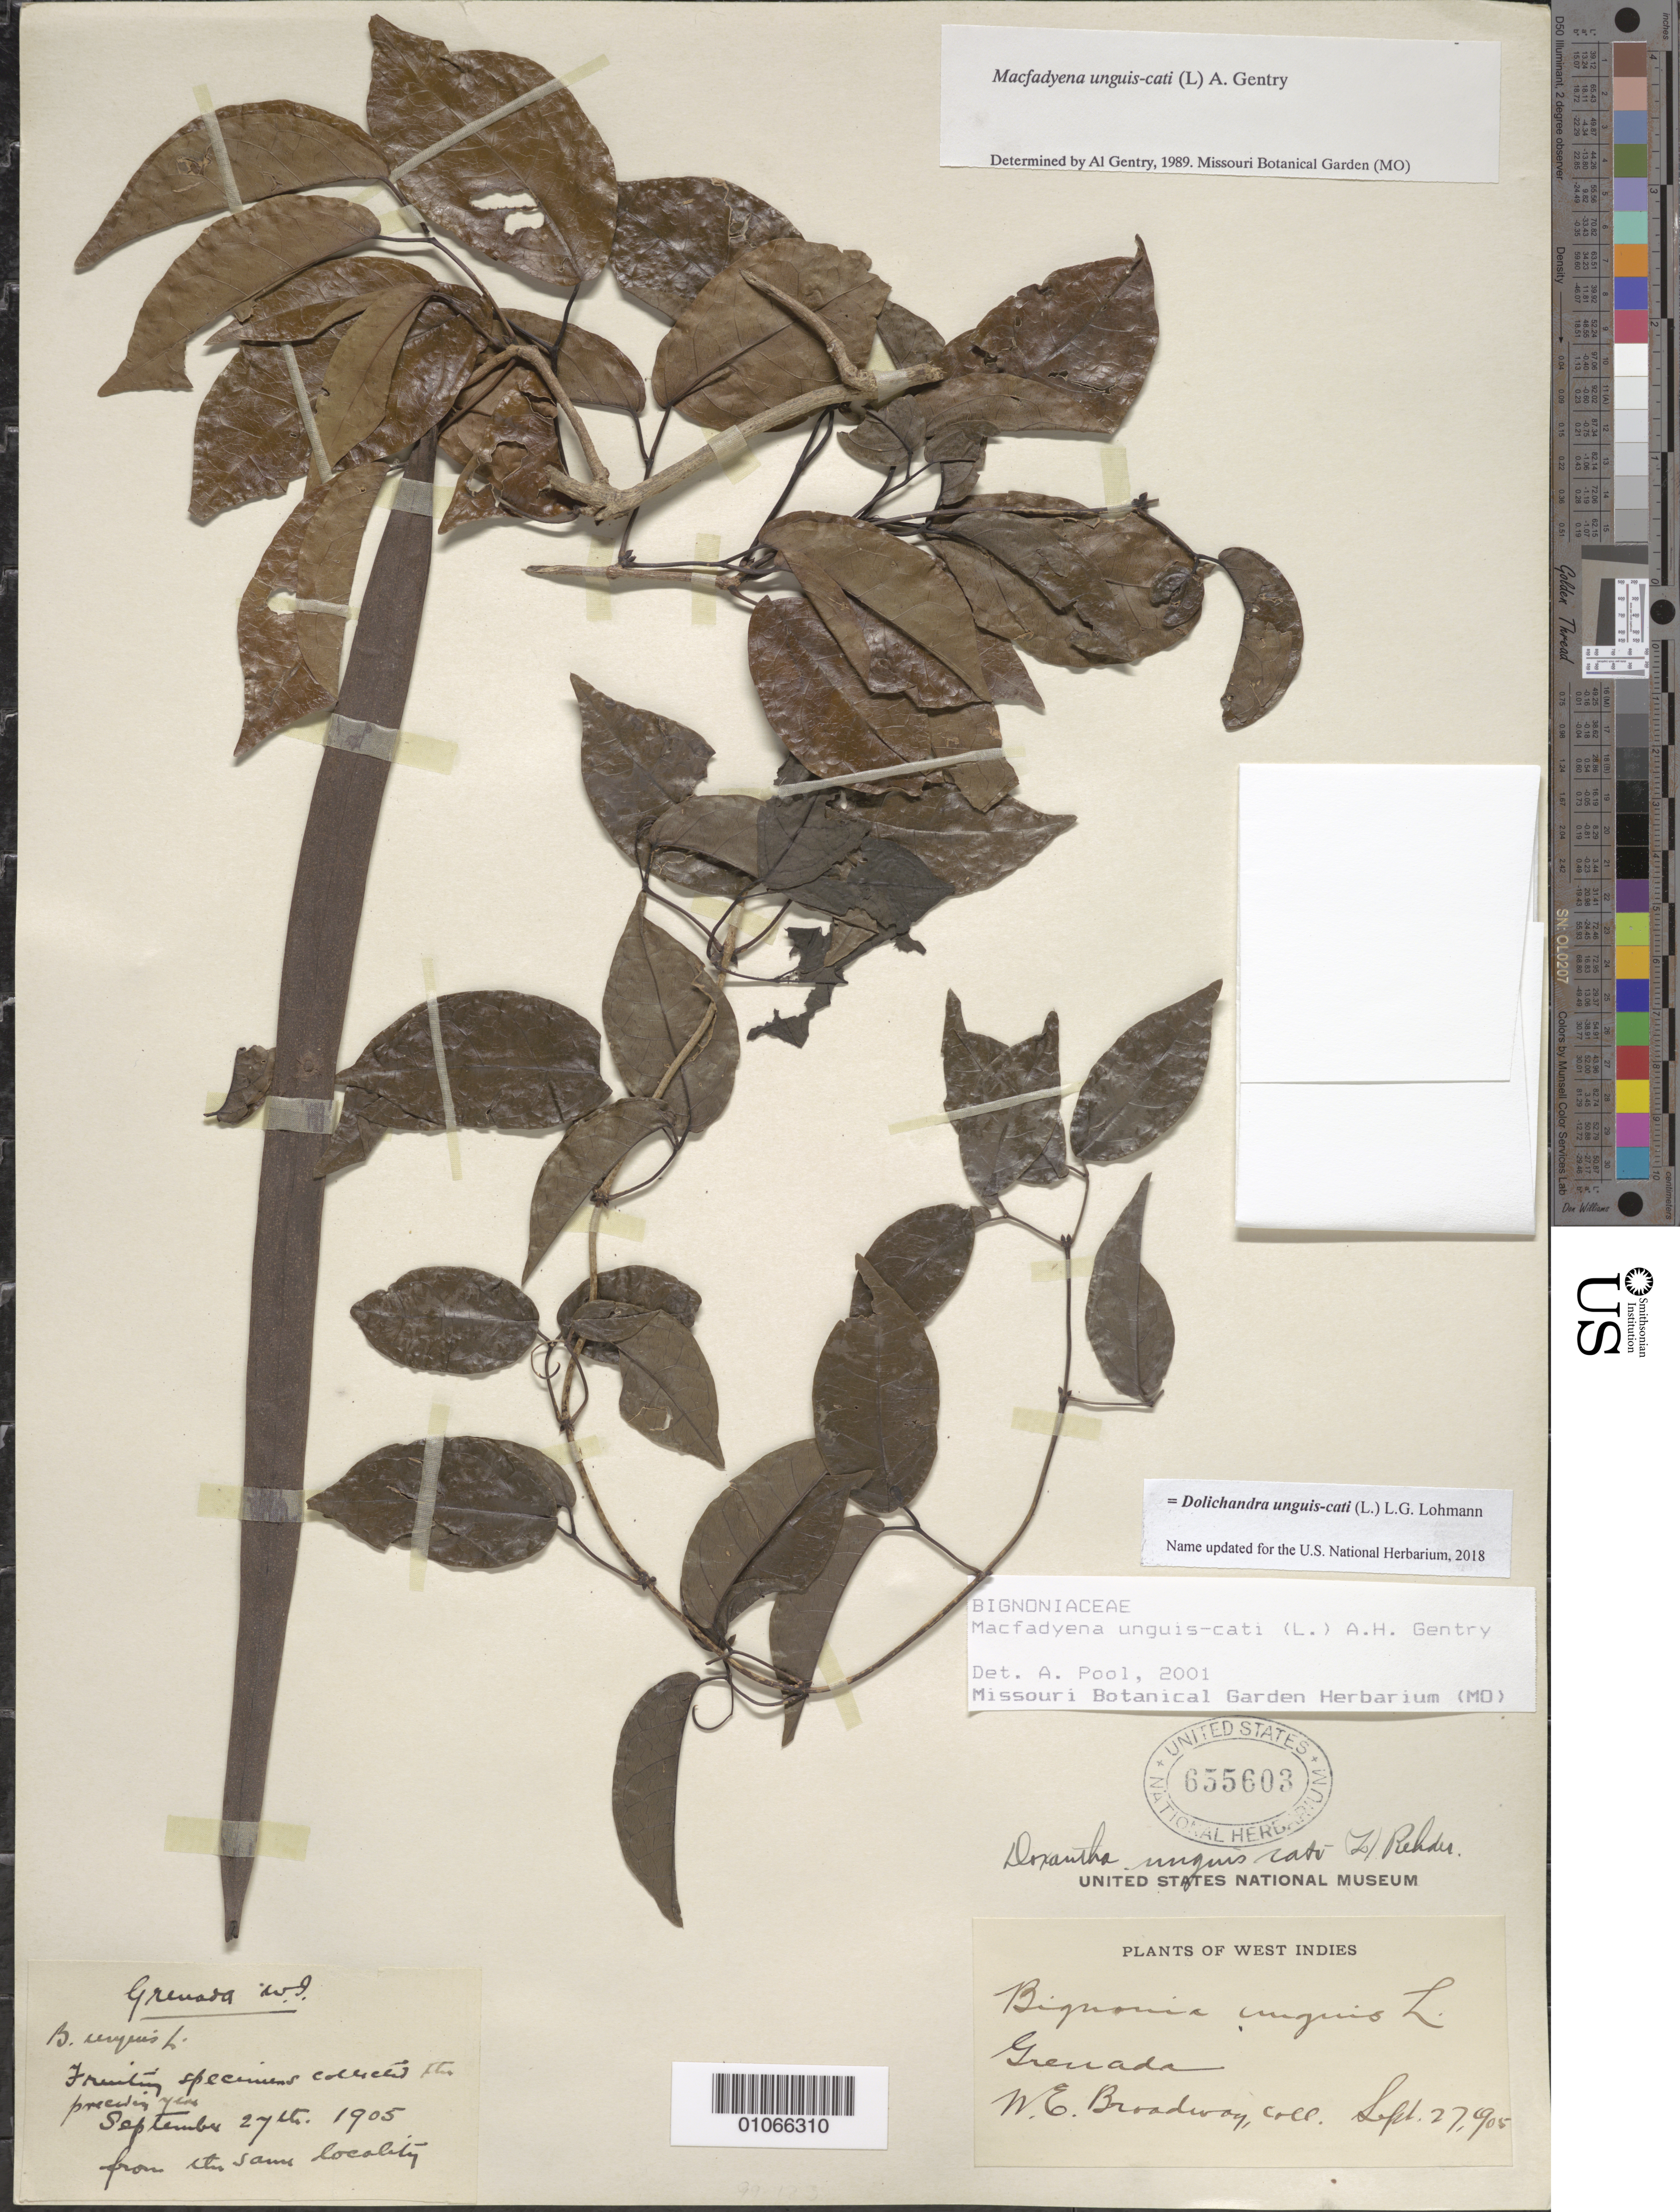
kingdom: Plantae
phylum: Tracheophyta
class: Magnoliopsida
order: Lamiales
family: Bignoniaceae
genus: Dolichandra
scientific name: Dolichandra unguis-cati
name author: (L.) L.G. Lohmann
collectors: W. E. Broadway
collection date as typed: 27 Sep 1905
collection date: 1905-09-27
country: Grenada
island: Grenada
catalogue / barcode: US 655603